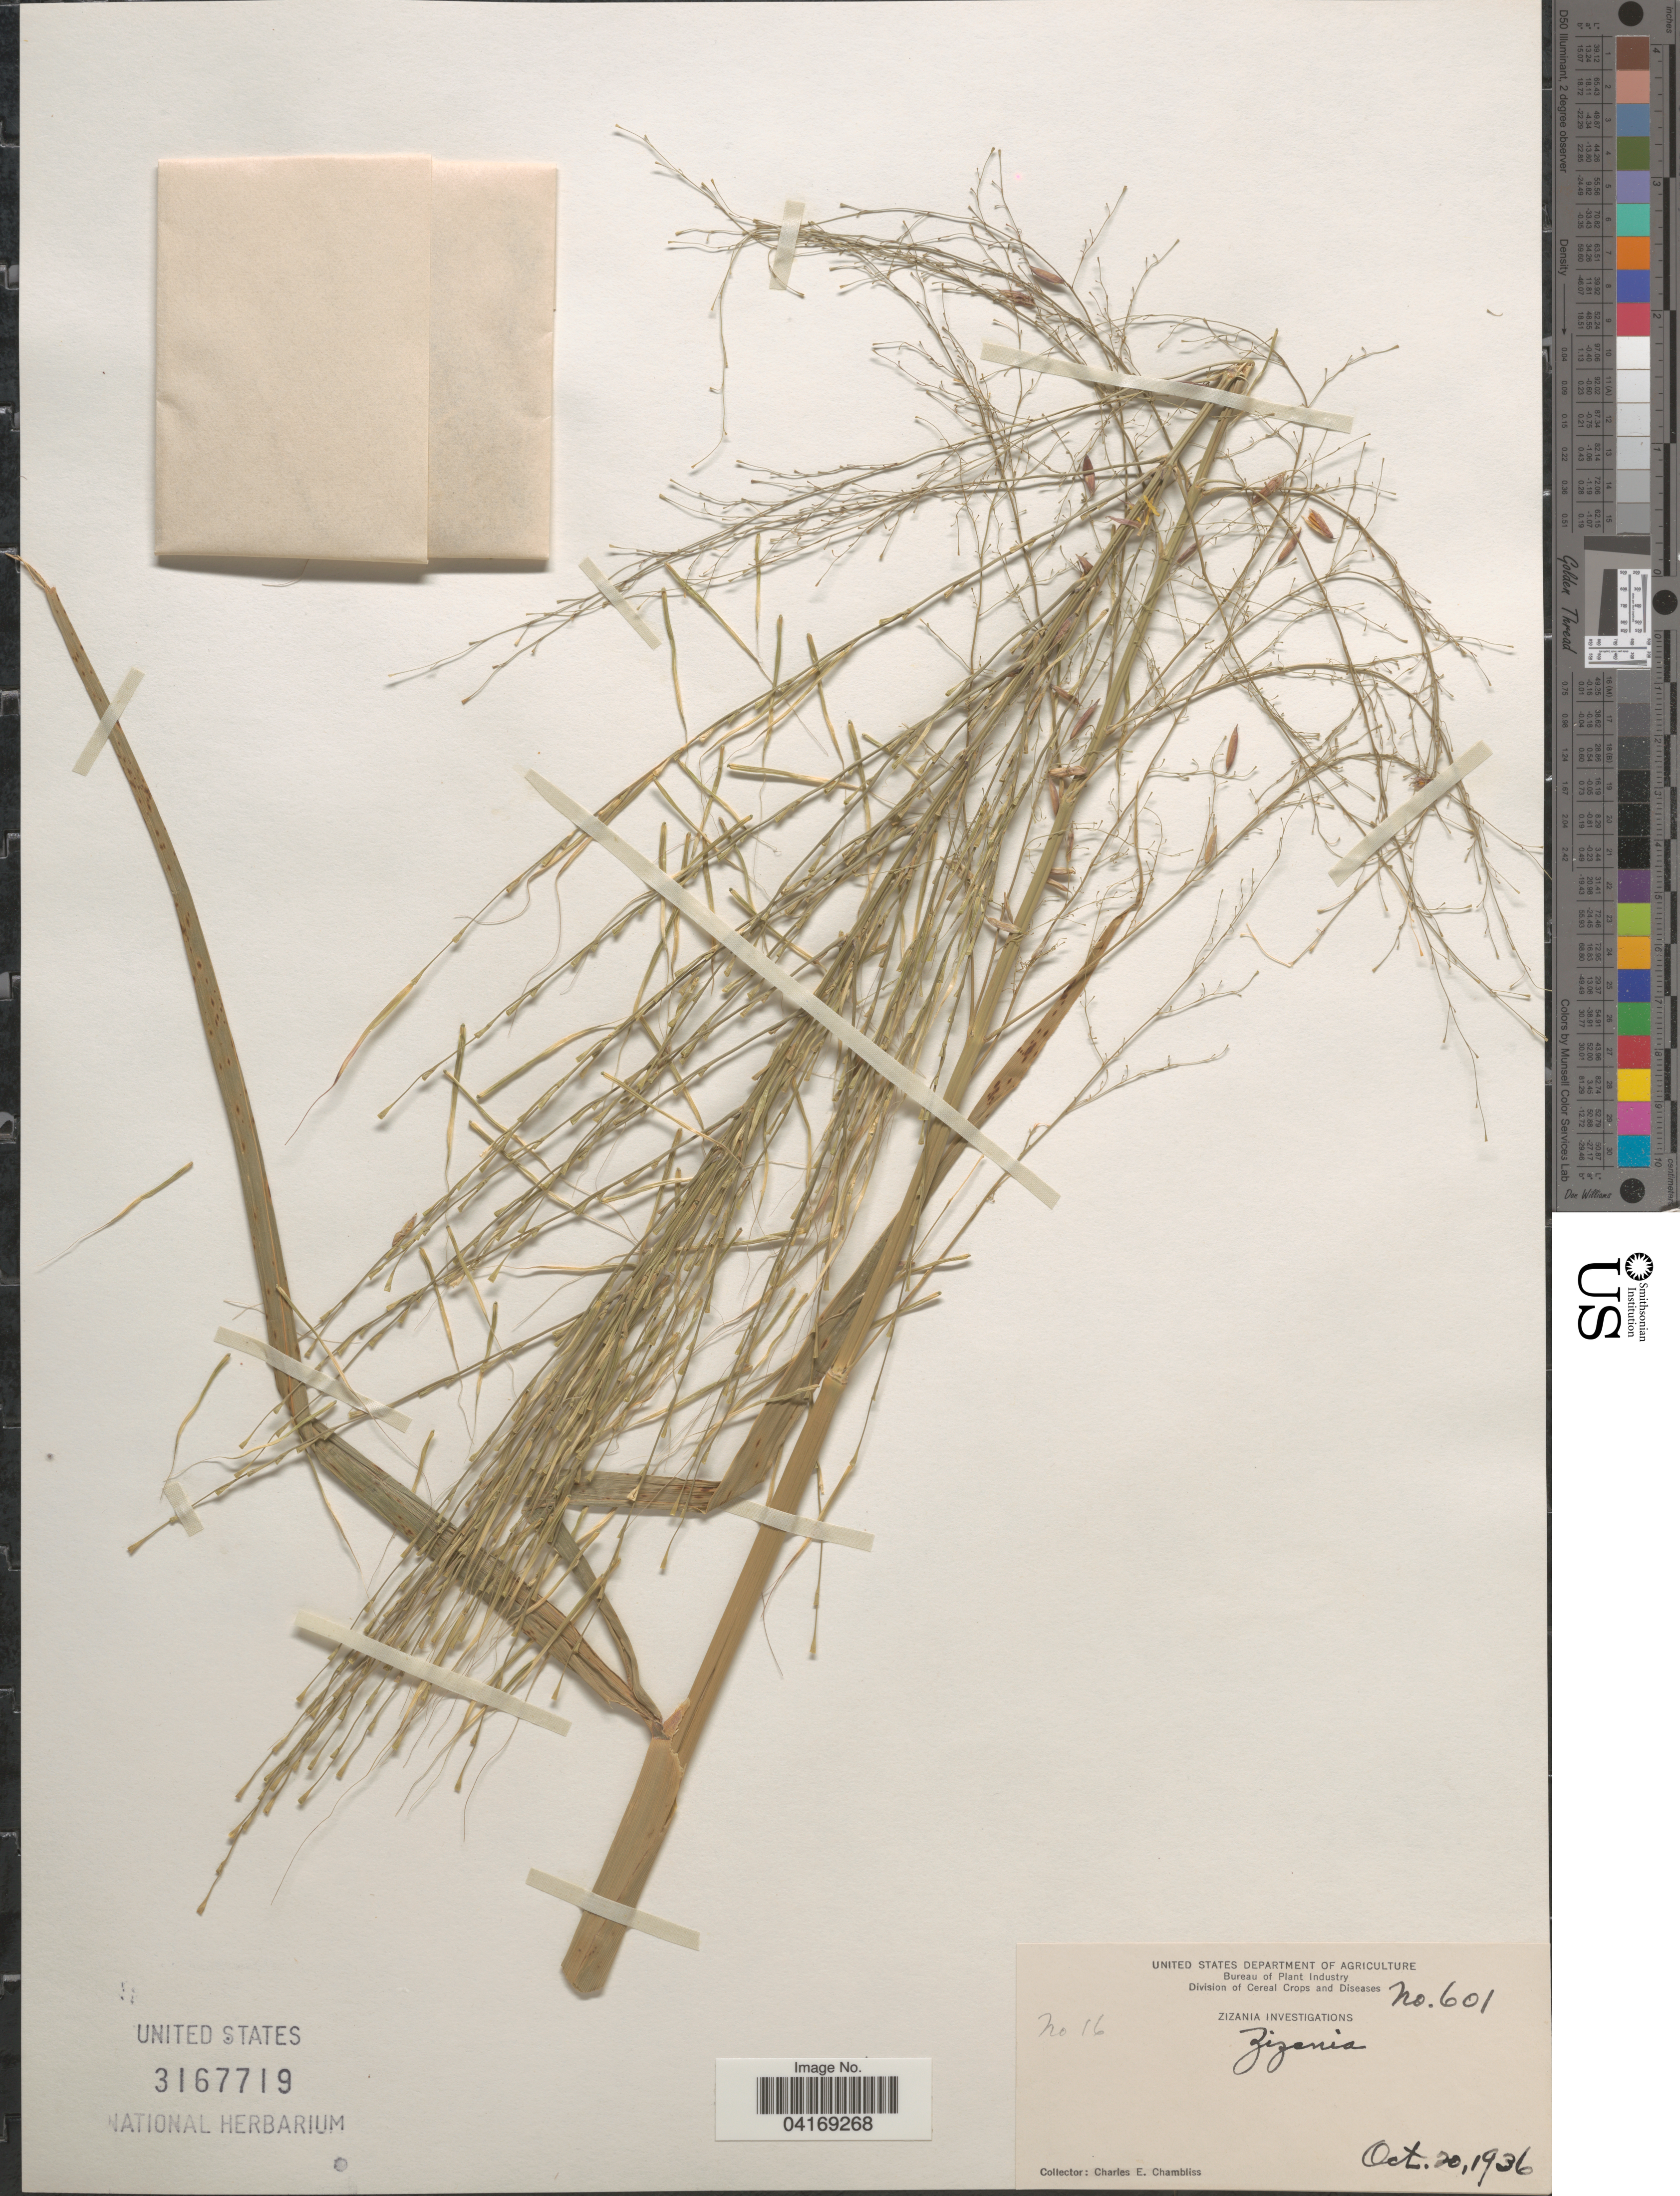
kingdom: Plantae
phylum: Tracheophyta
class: Liliopsida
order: Poales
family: Poaceae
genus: Zizania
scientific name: Zizania sp.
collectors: C. Chambliss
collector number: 601/16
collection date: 1936-10-20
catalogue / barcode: US 3167719